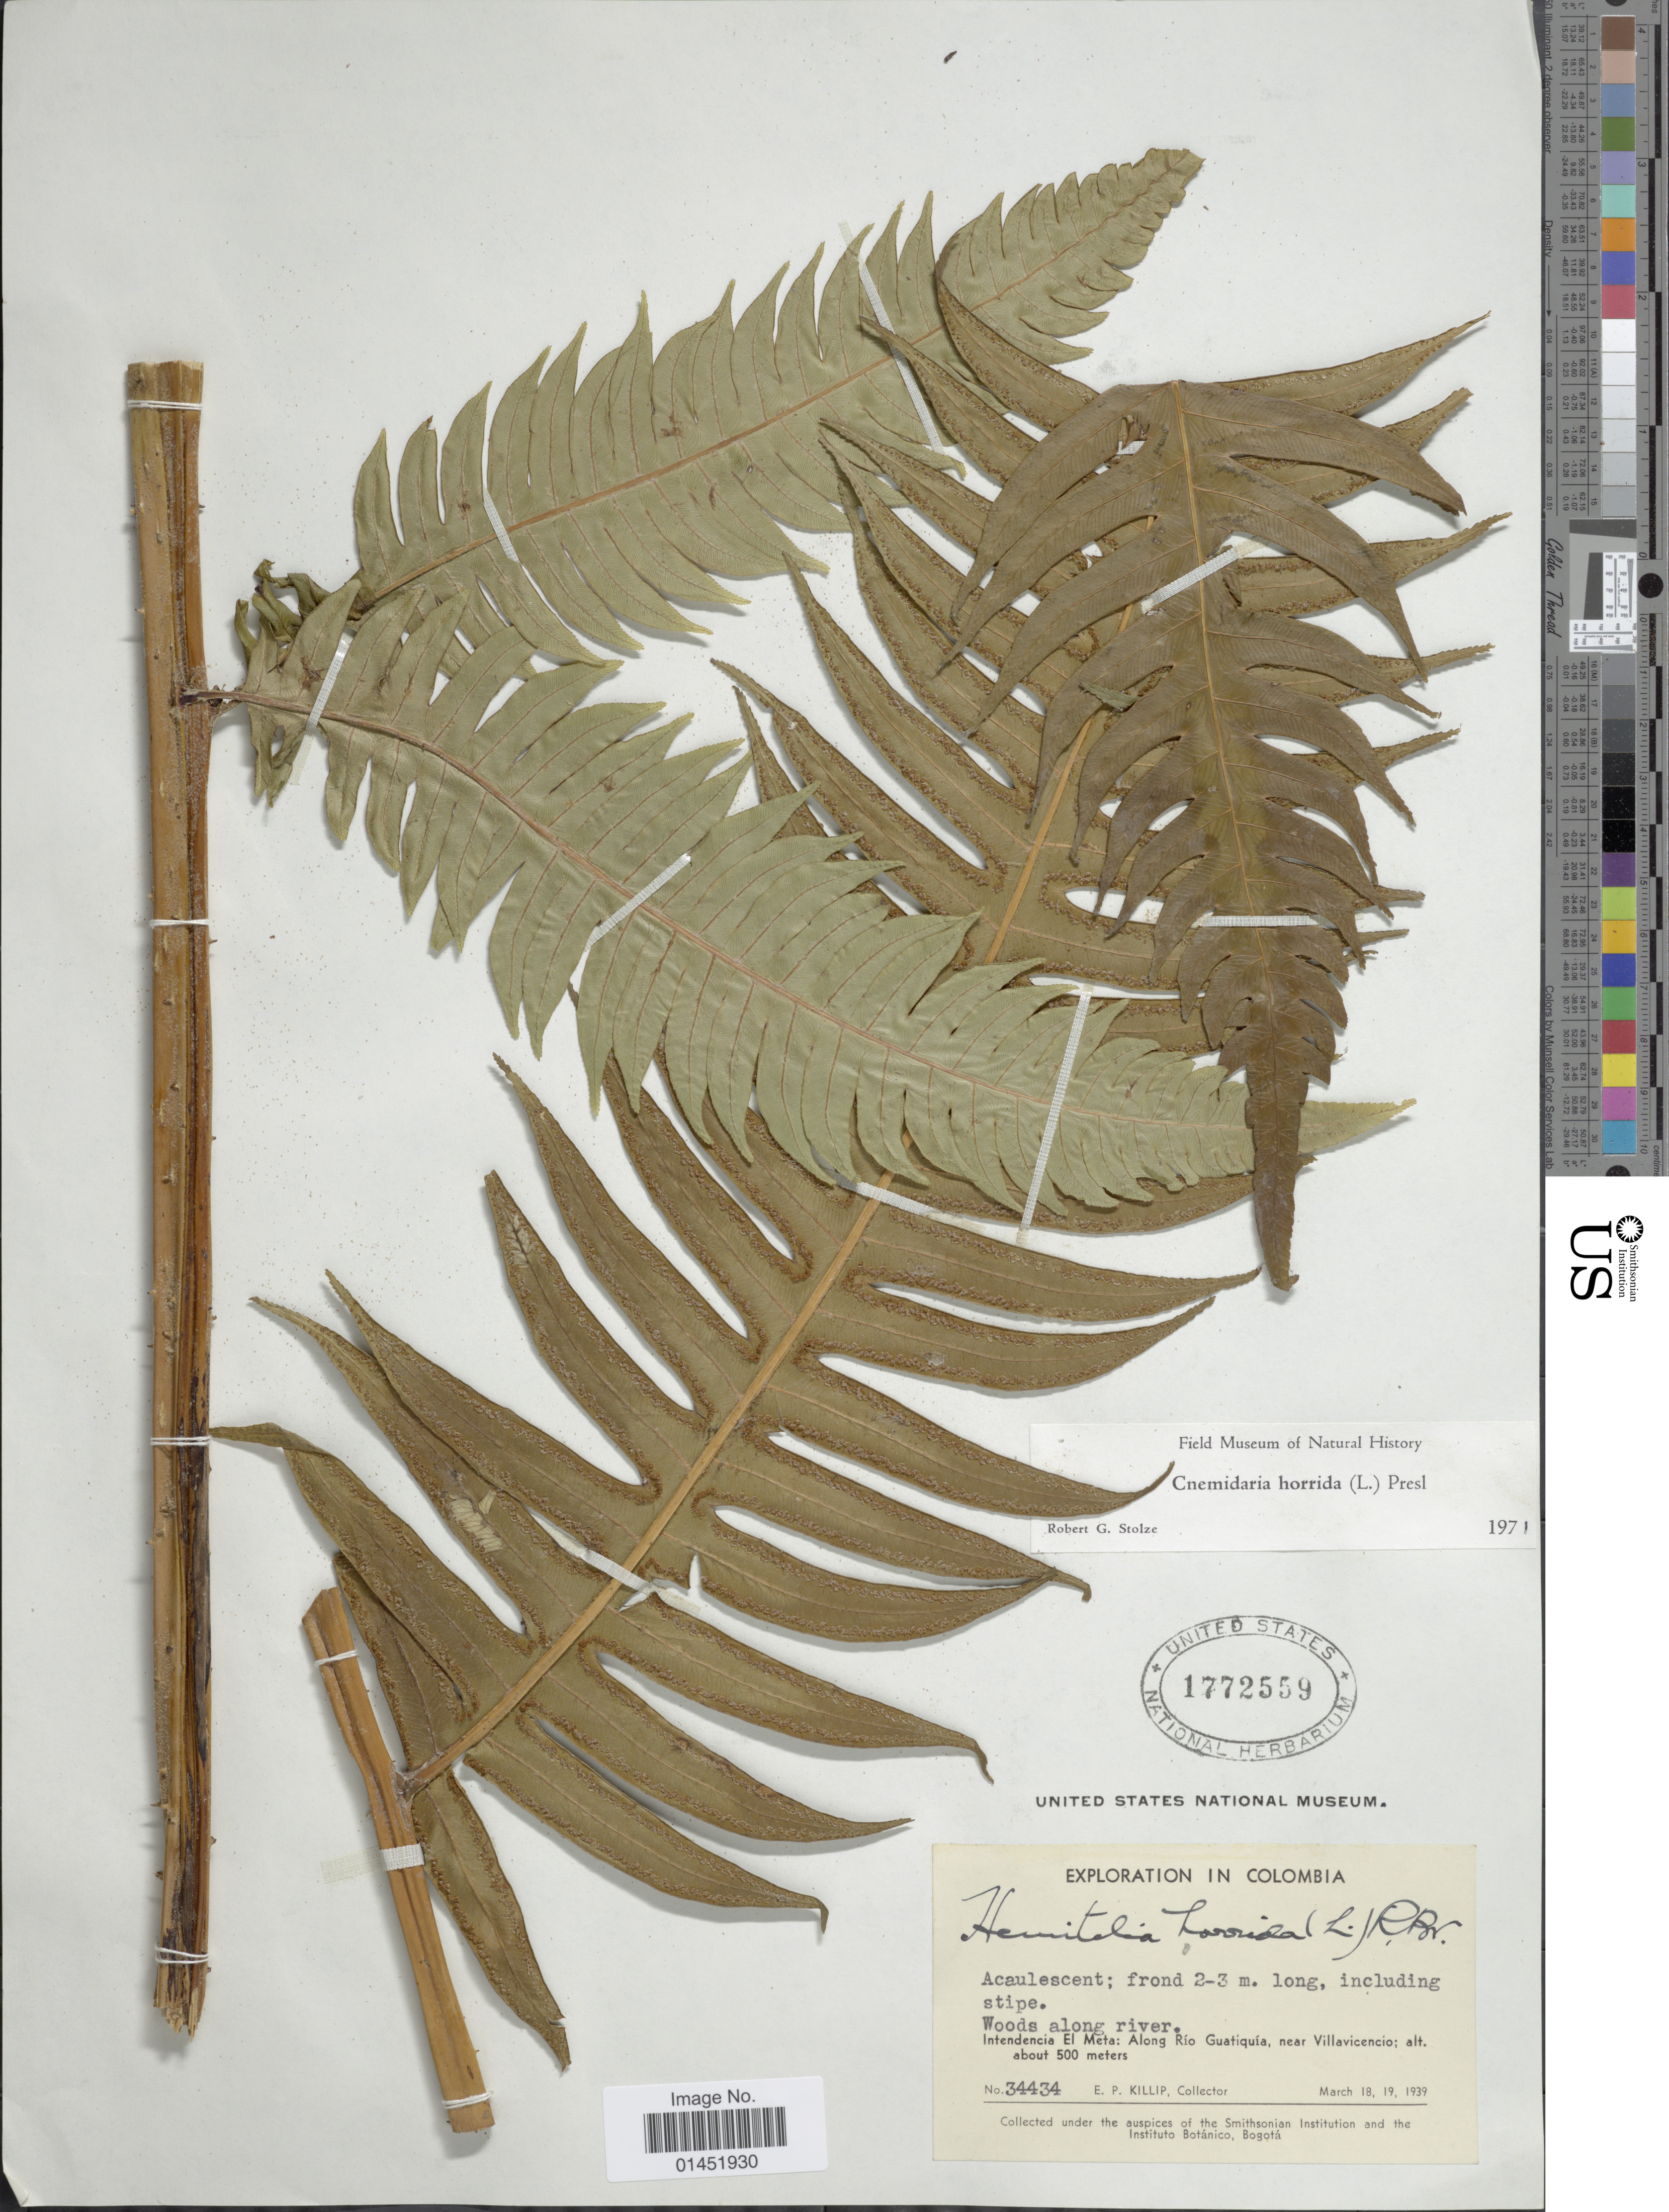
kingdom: Plantae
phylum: Tracheophyta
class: Polypodiopsida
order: Cyatheales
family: Cyatheaceae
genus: Cyathea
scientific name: Cyathea horrida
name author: (L.) Sm.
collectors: E. P. Killip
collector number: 34434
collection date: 1939-03-18/1939-03-19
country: Colombia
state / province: Meta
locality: Wood along river, Intendencia El Meta: Along Rio Guatiquia, near Villaviciencio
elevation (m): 500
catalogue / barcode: US 1772559